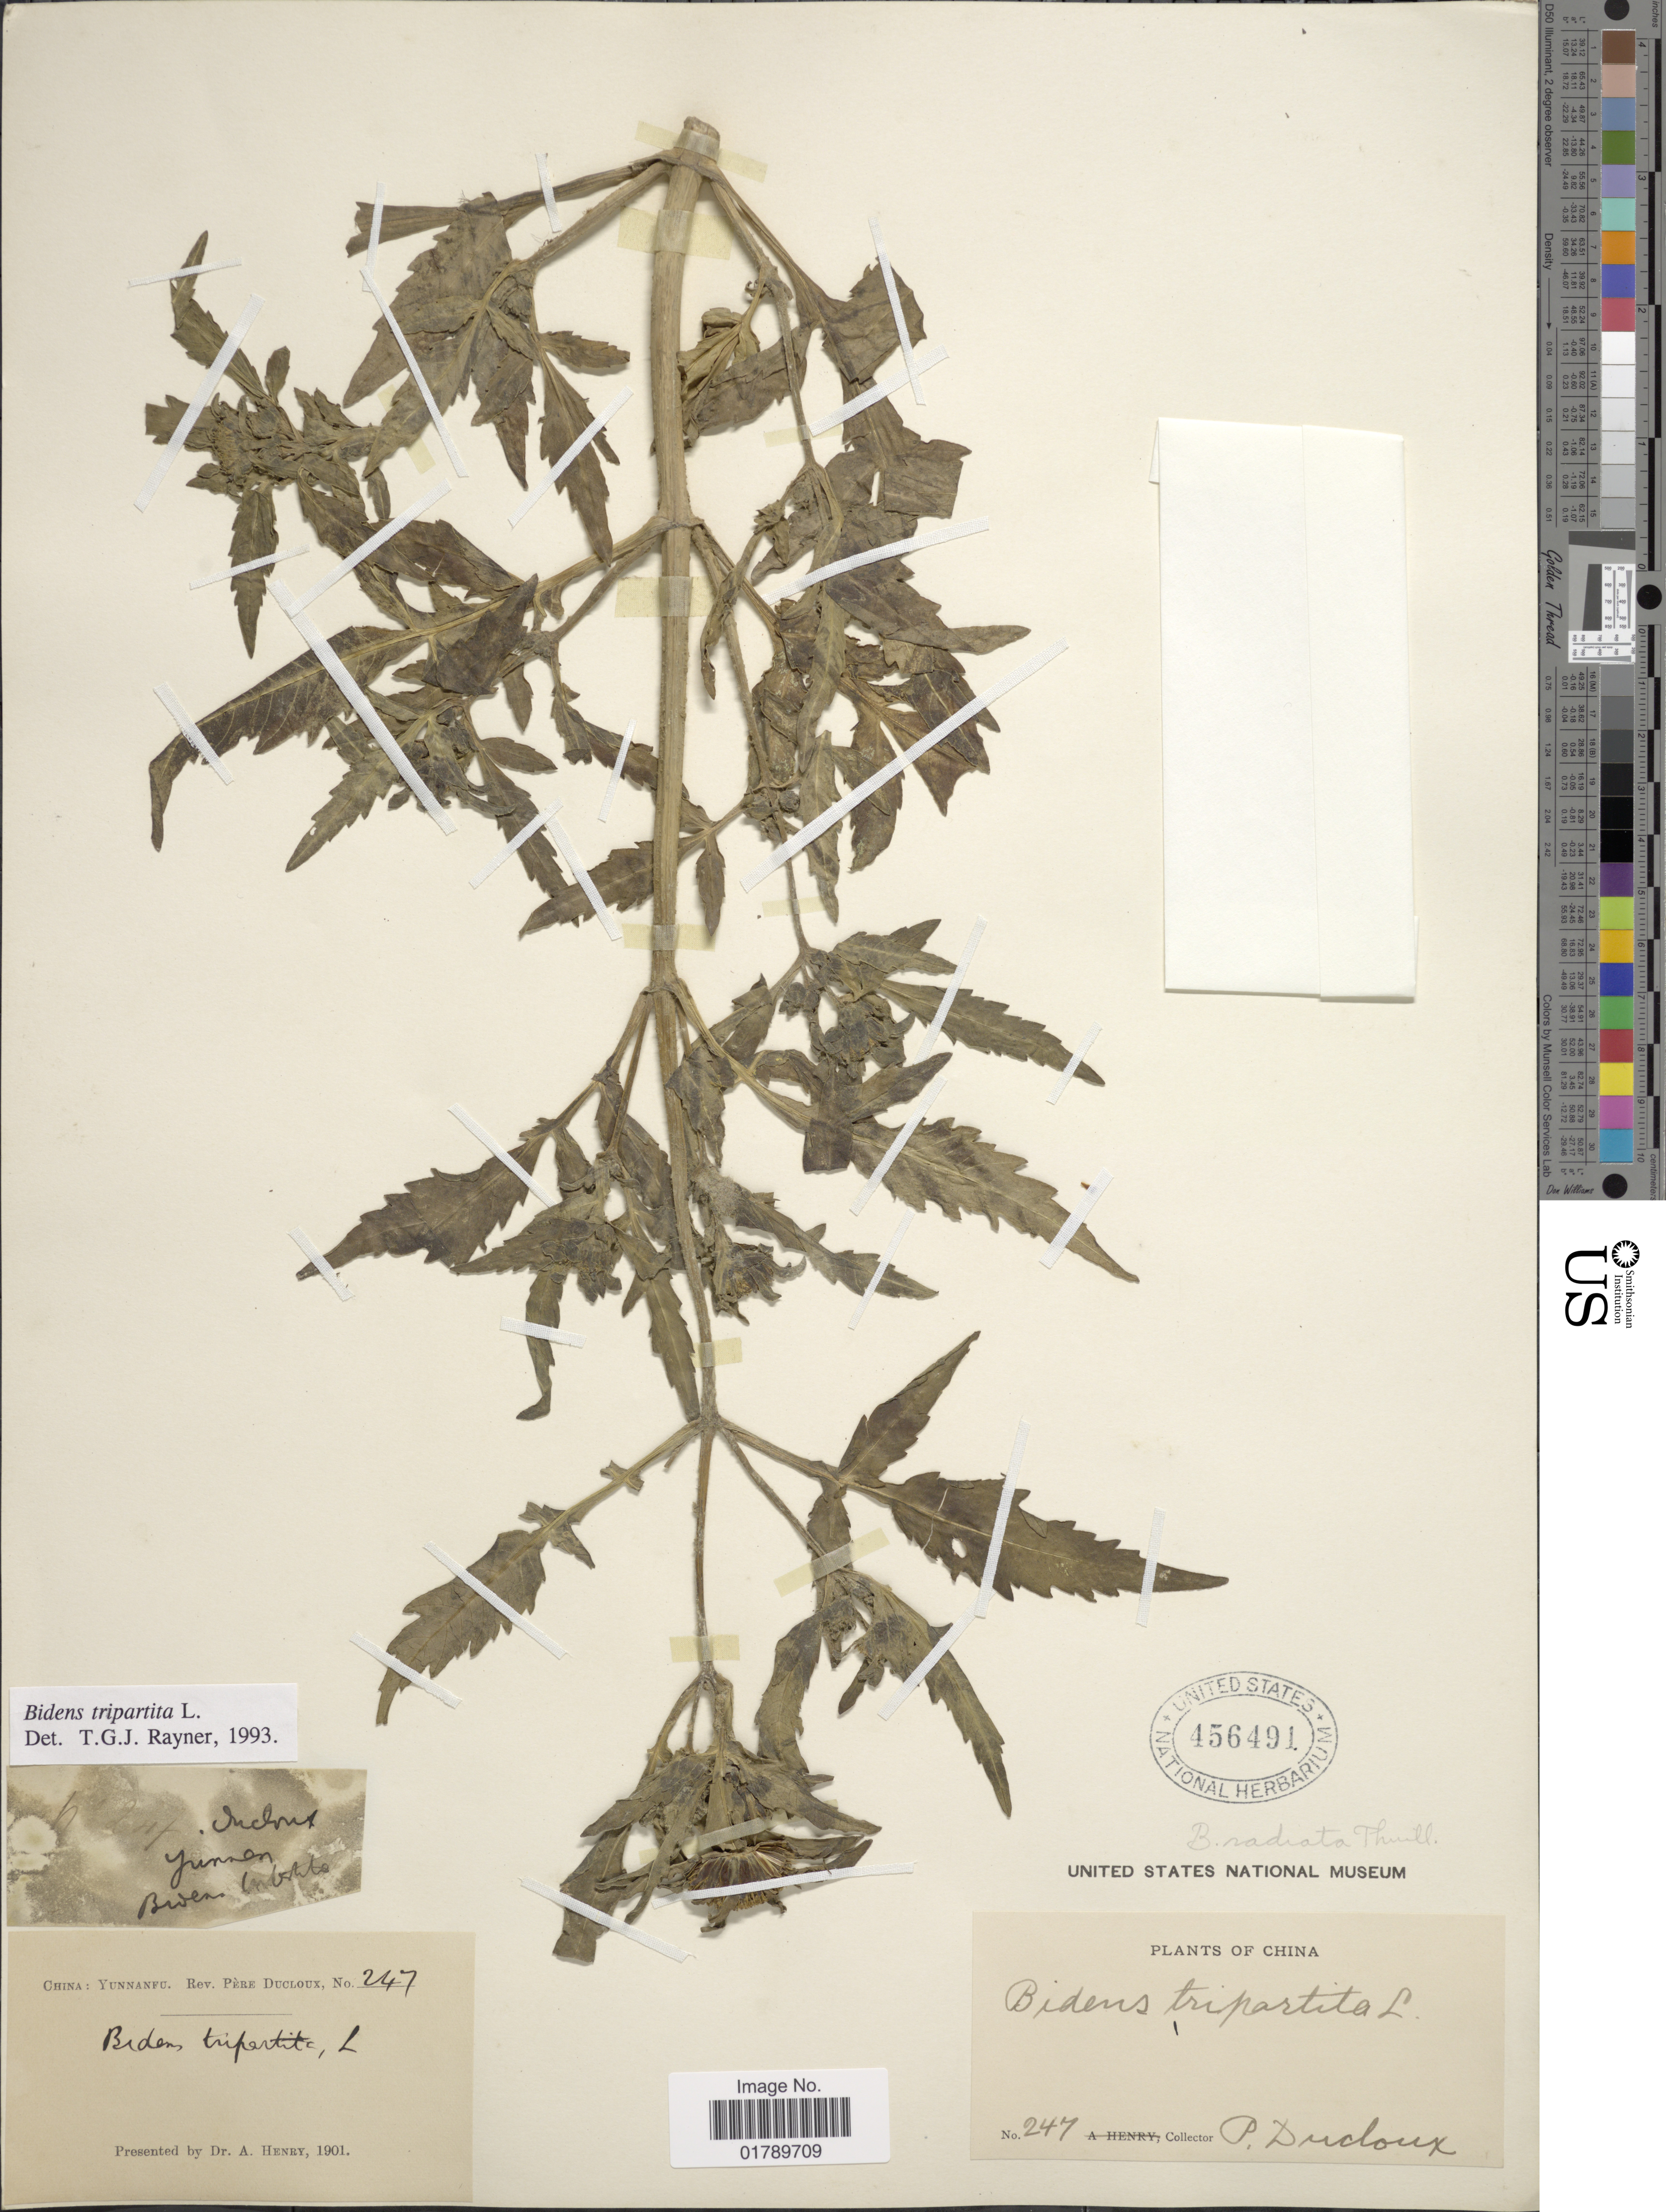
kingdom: Plantae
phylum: Tracheophyta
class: Magnoliopsida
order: Asterales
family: Asteraceae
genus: Bidens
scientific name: Bidens tripartita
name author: L.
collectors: F. Ducloux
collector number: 247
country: China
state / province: Yunnan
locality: China: Yunnanfu.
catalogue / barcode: US 456491